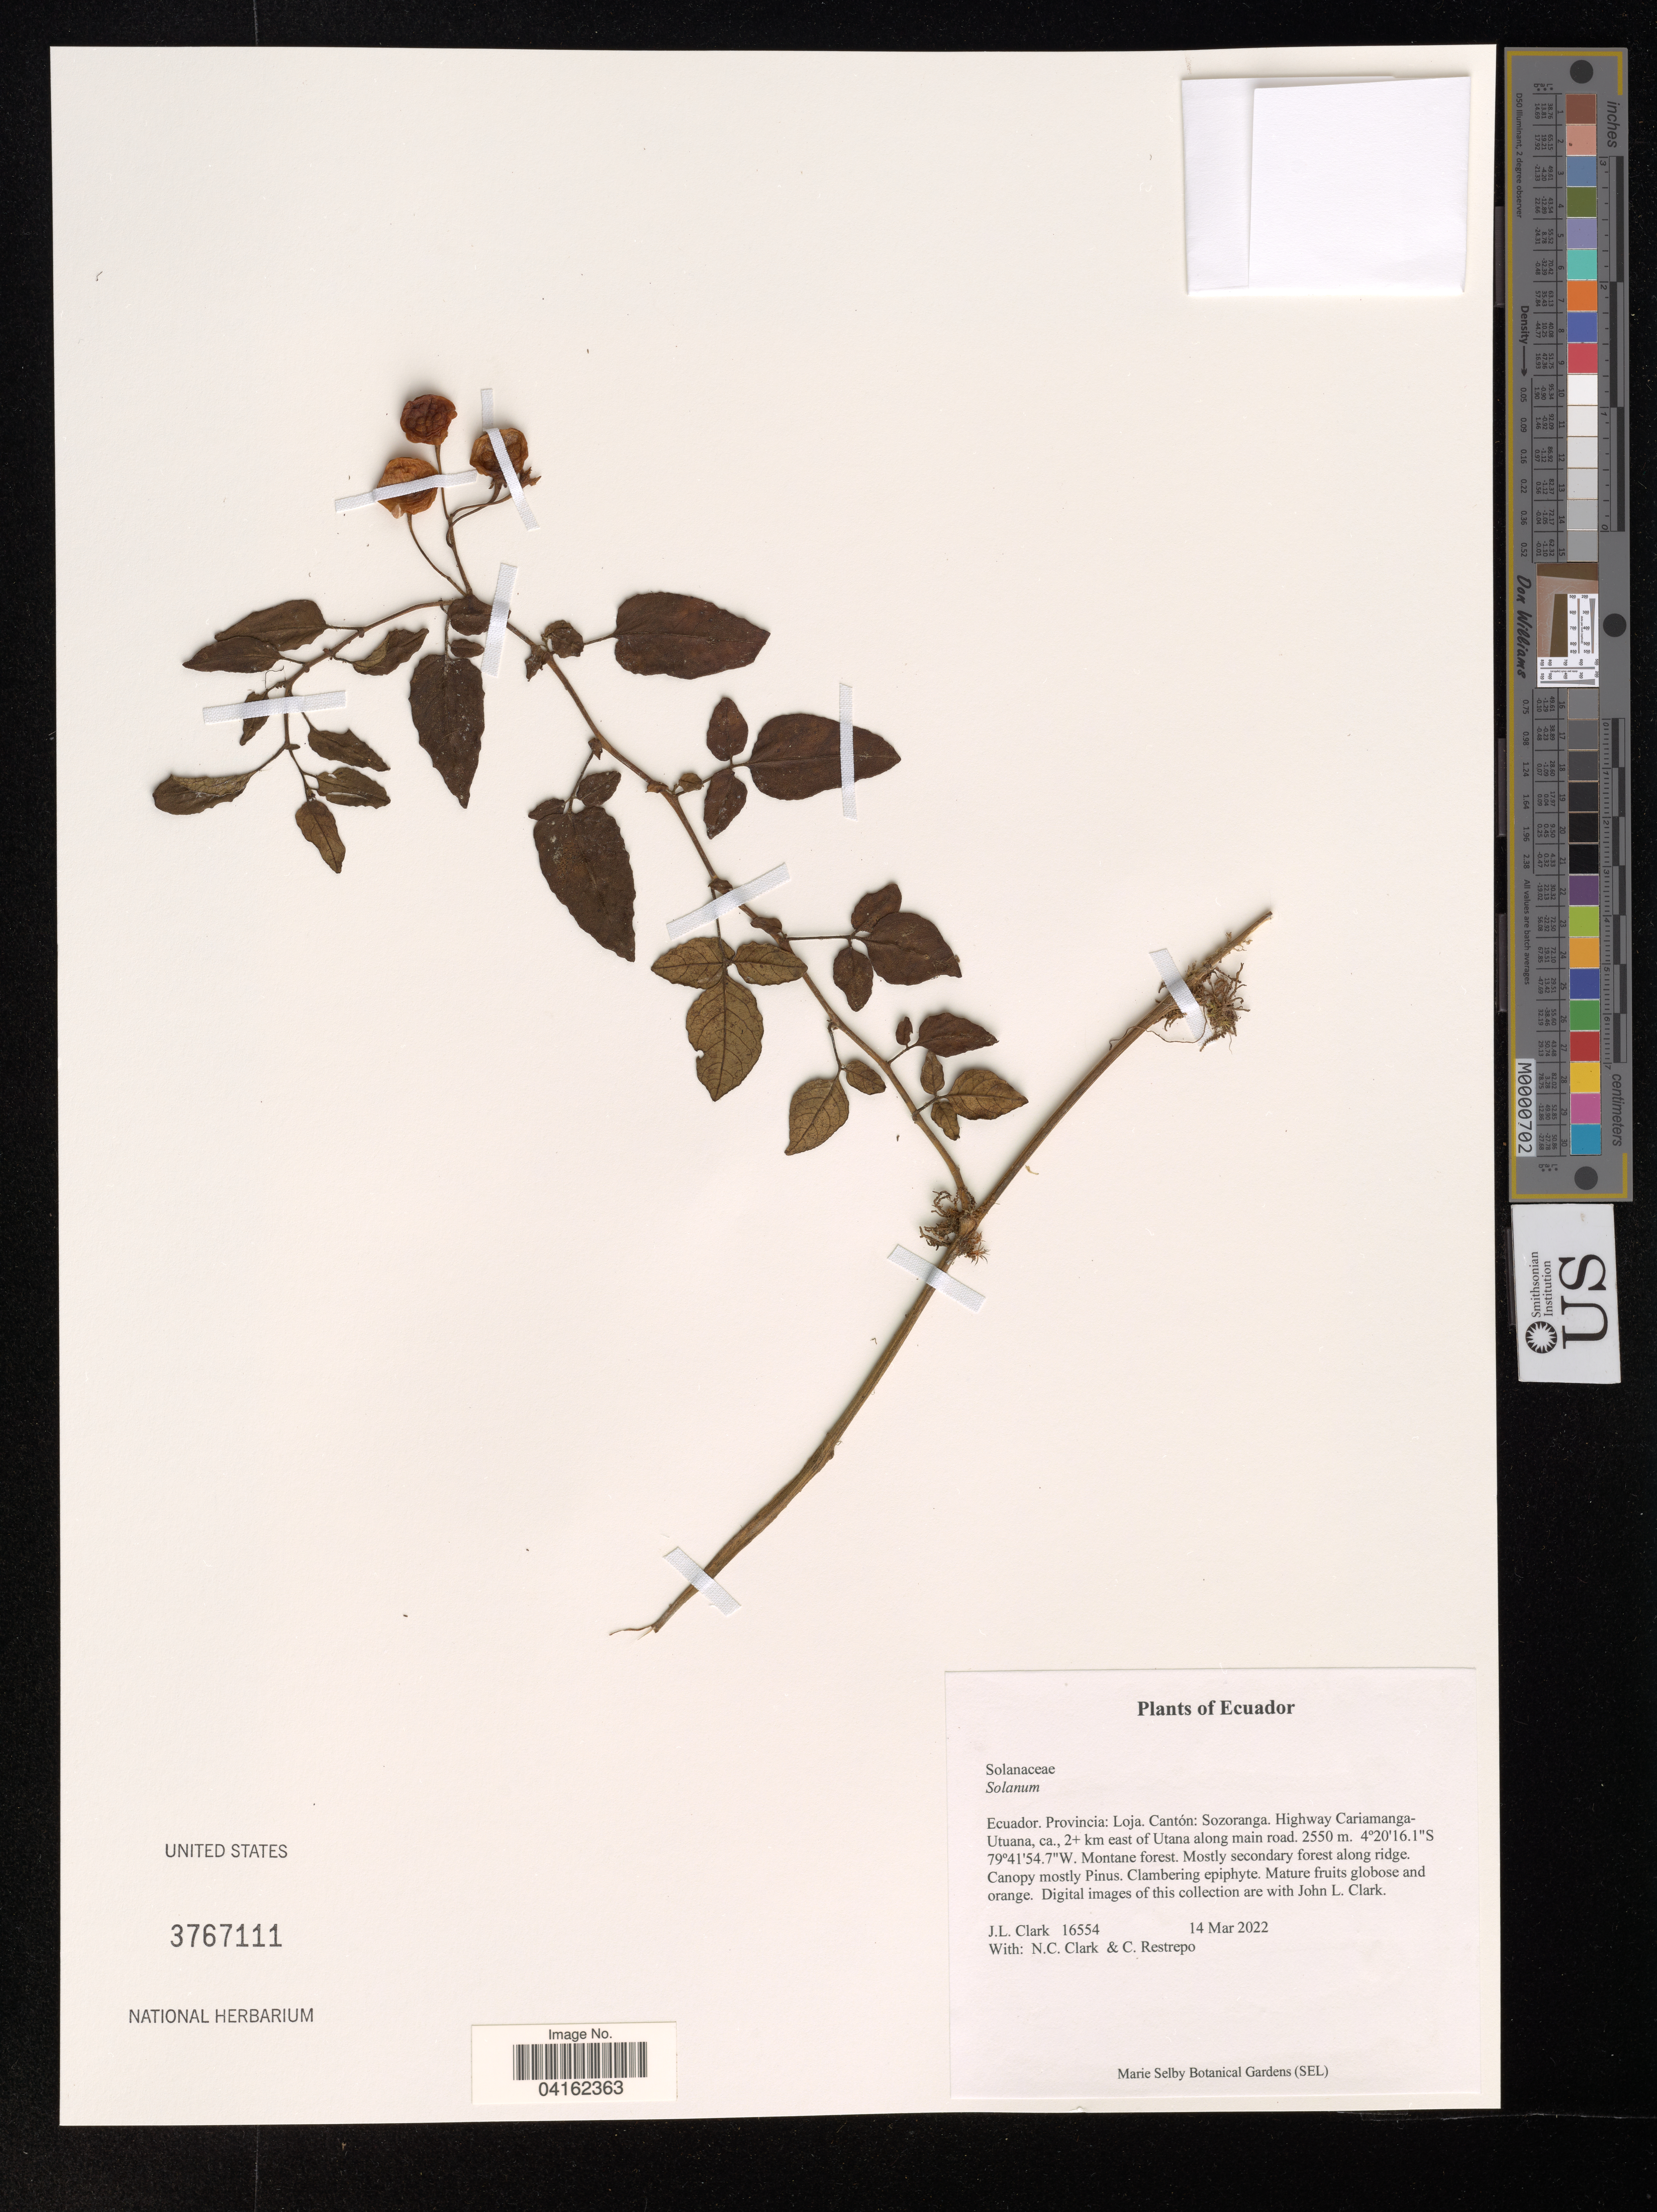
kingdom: Plantae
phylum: Tracheophyta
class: Magnoliopsida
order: Solanales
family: Solanaceae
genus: Solanum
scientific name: Solanum (Leptostemonum) sp.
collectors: J. L. Clark, N. C. Clark & C. Restrepo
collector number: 16554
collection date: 2022-03-14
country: Ecuador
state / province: Loja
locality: Cantón: Sozoranga. Highway Cariamanga-Utuana, ca. 2+ km east of Utana along main road.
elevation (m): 2550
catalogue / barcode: US 3767111